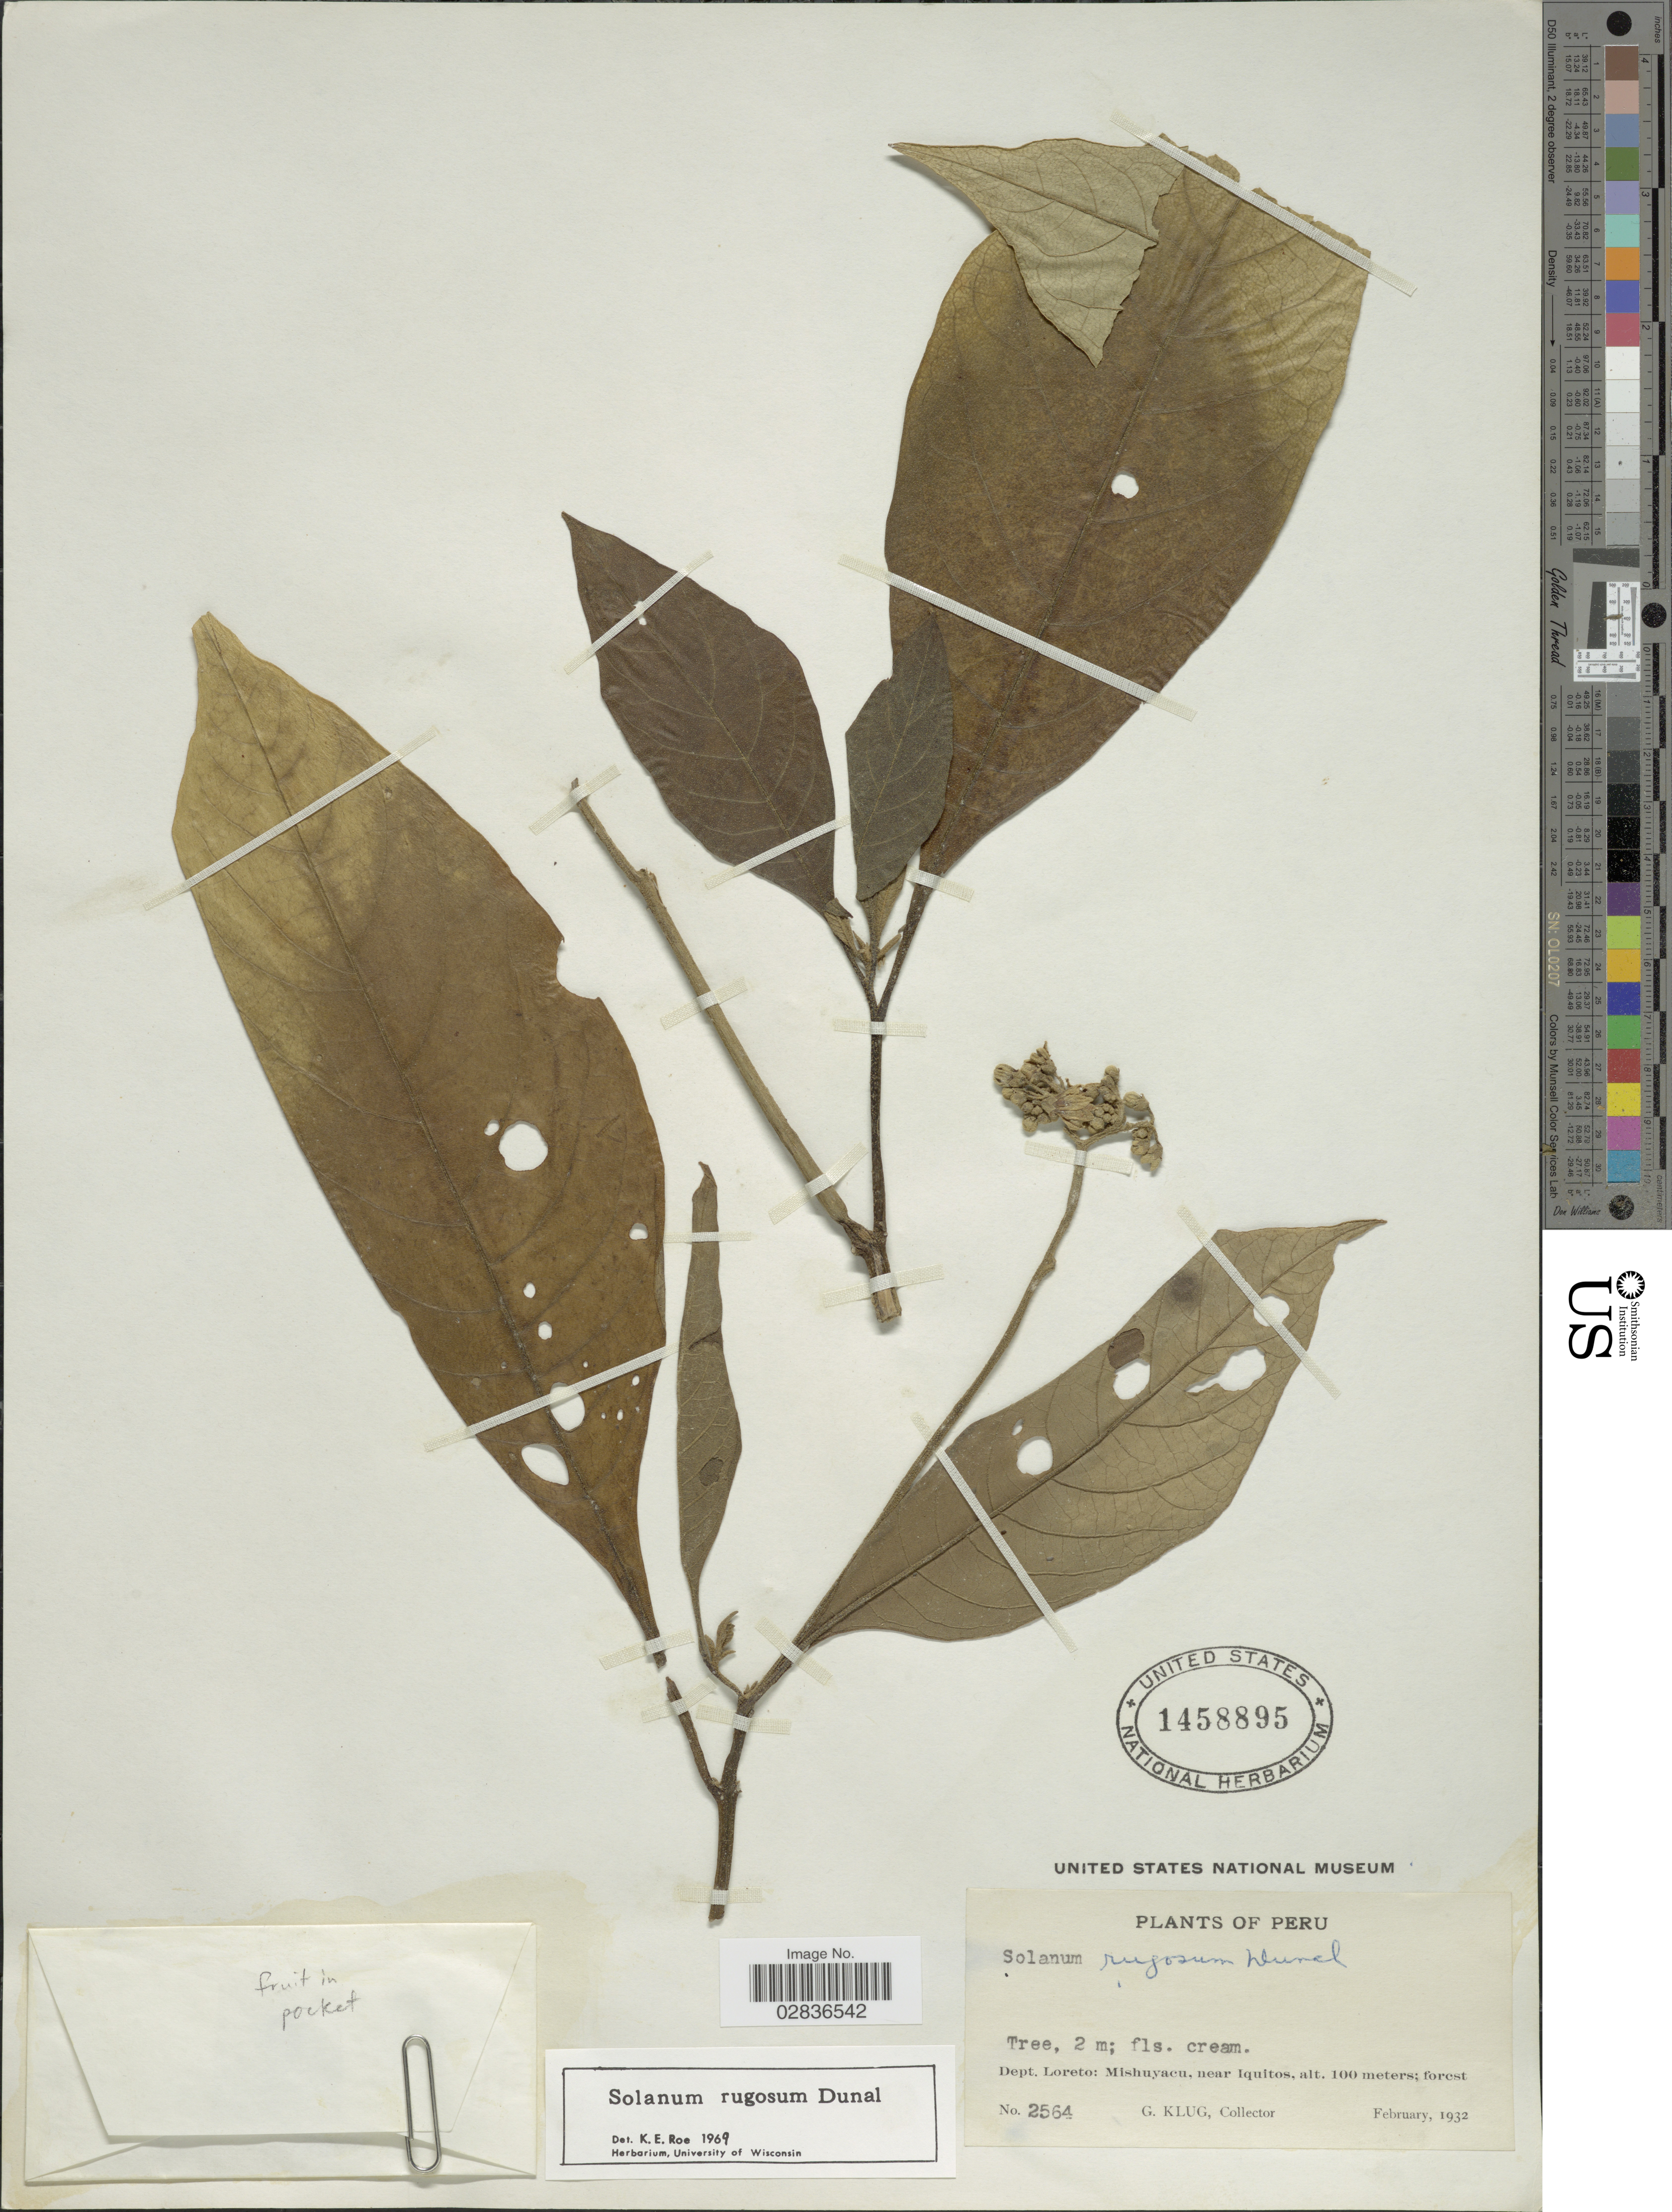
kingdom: Plantae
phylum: Tracheophyta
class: Magnoliopsida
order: Solanales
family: Solanaceae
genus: Solanum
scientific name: Solanum rugosum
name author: Dunal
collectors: G. Klug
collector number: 2564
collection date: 1932-02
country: Peru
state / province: Loreto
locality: Dept. Loreto: Mishuyacu, Iquitos.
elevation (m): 100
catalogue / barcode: US 1458895